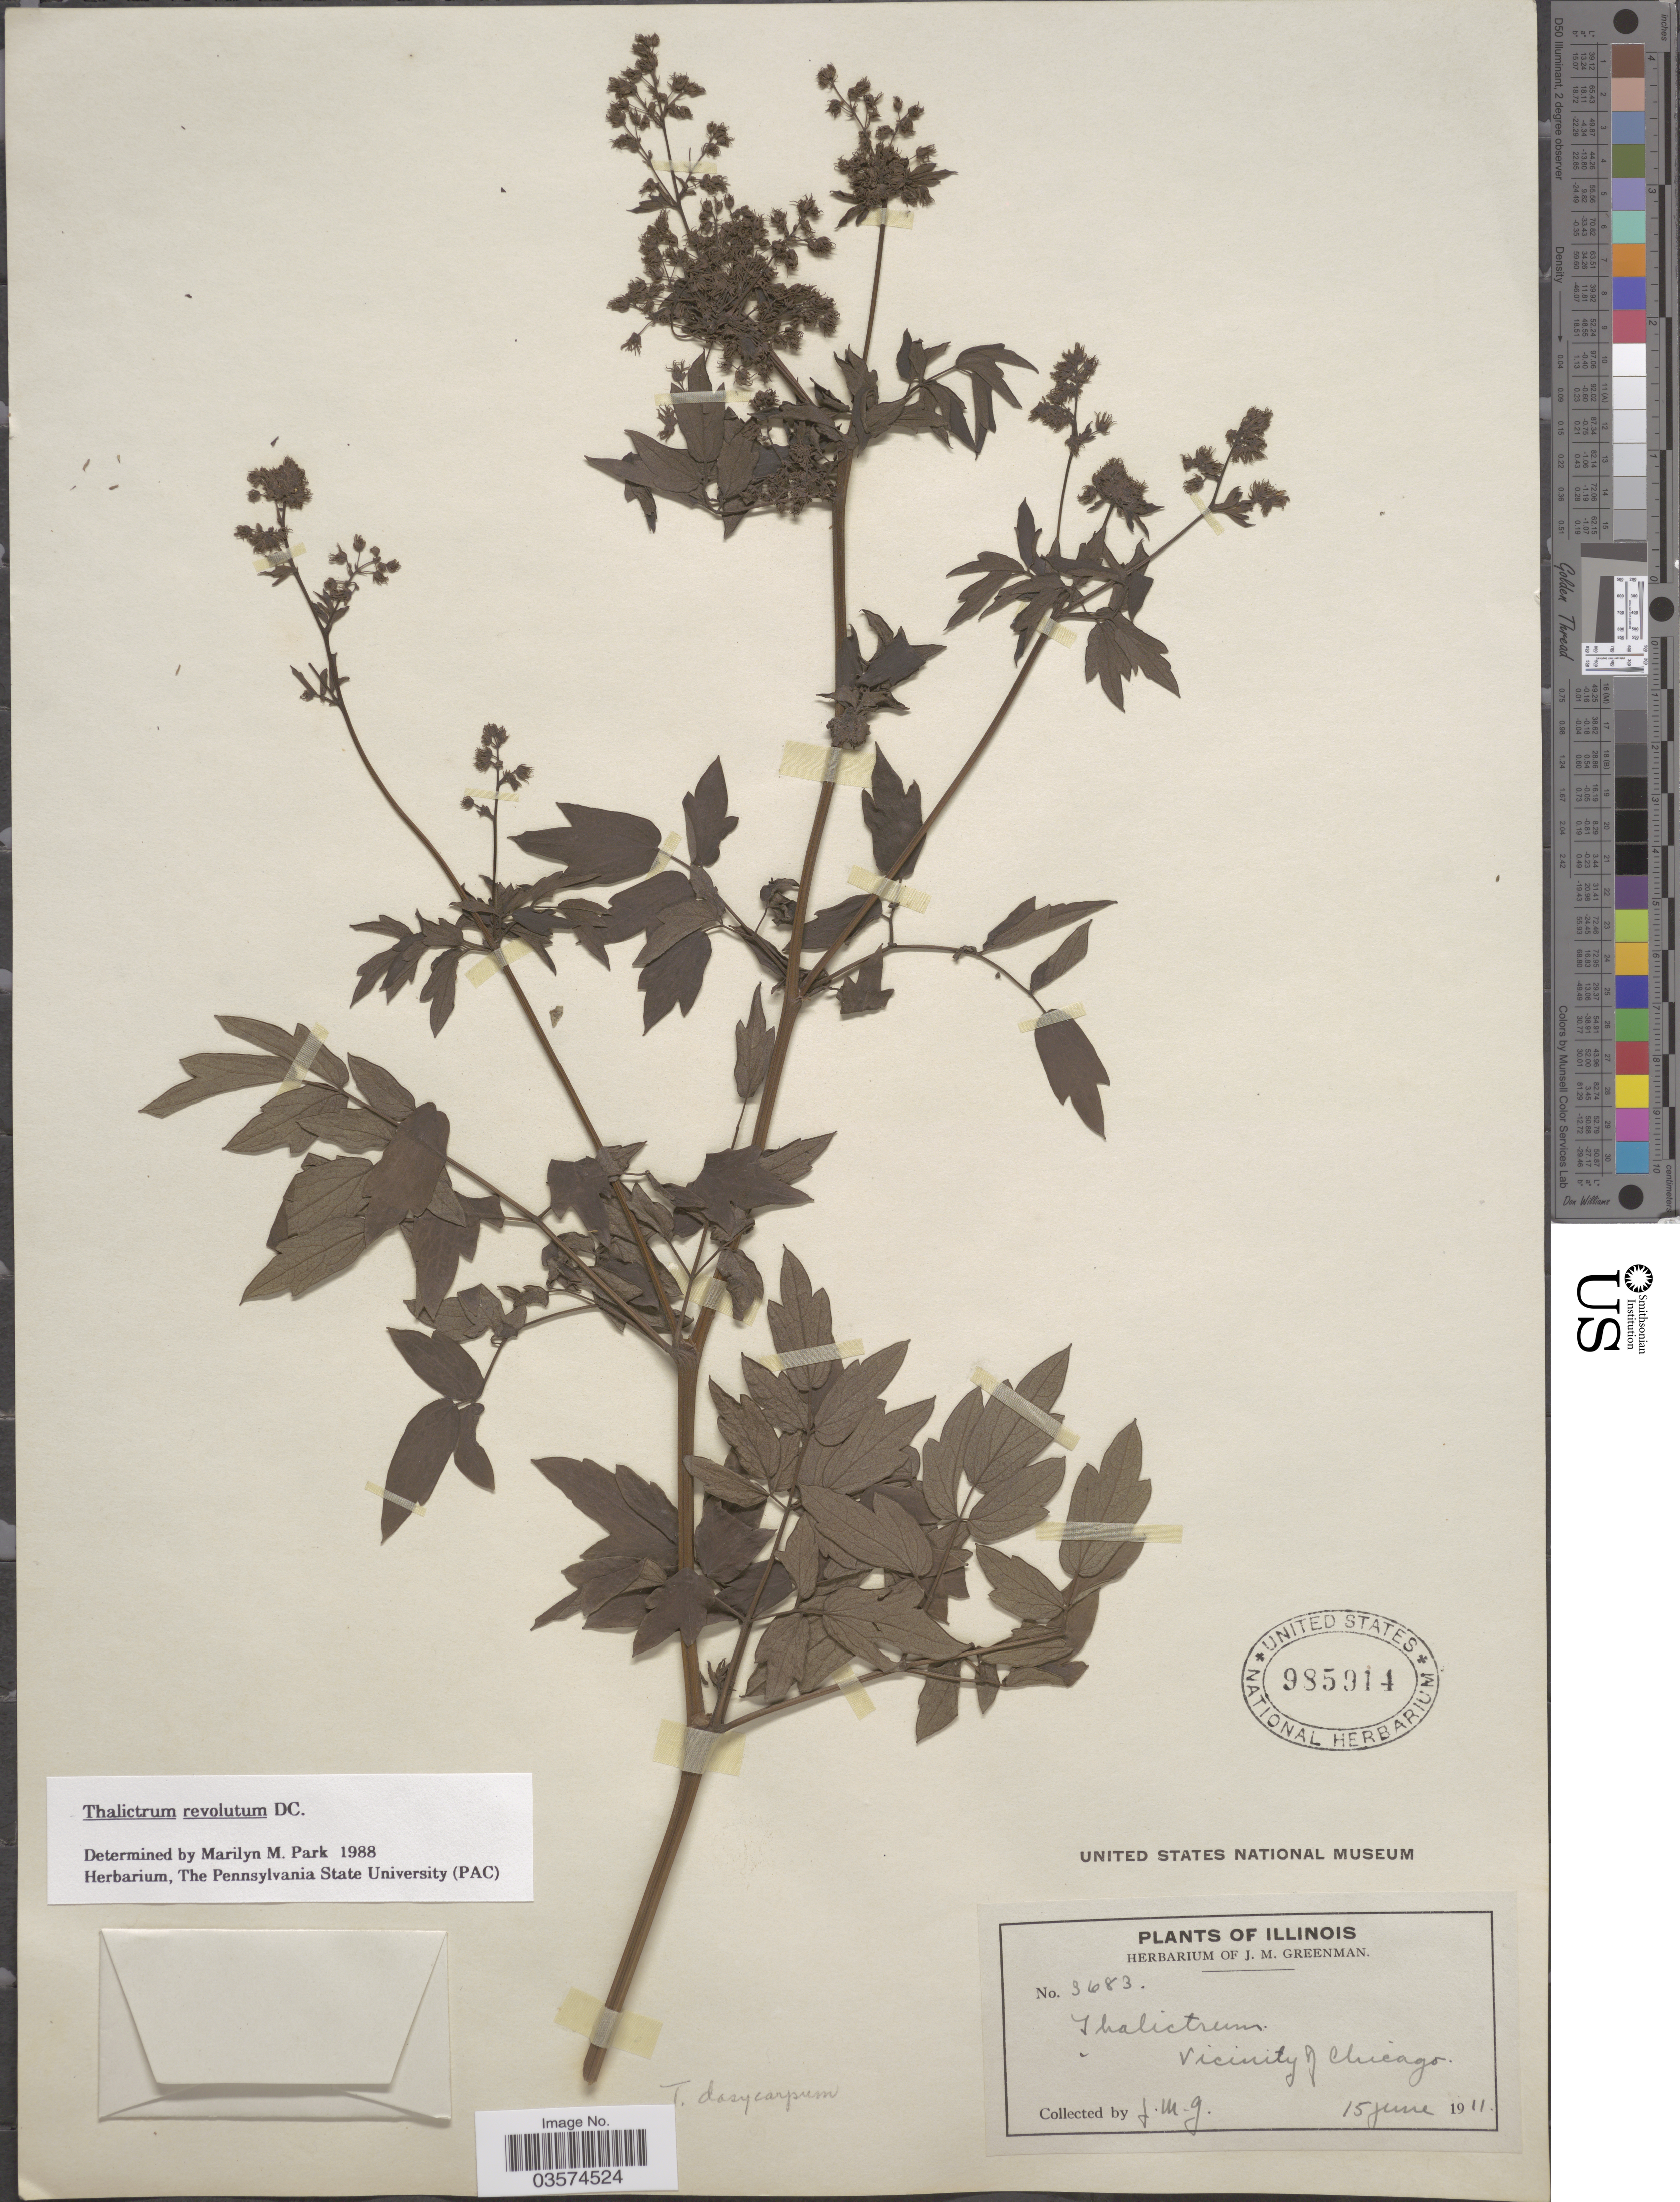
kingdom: Plantae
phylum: Tracheophyta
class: Magnoliopsida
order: Ranunculales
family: Ranunculaceae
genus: Thalictrum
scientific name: Thalictrum amphibolum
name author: Greene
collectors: J. M. Greenman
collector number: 3683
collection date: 1911-06-15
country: United States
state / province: Illinois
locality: Vicinity of Chicago.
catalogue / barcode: US 985914